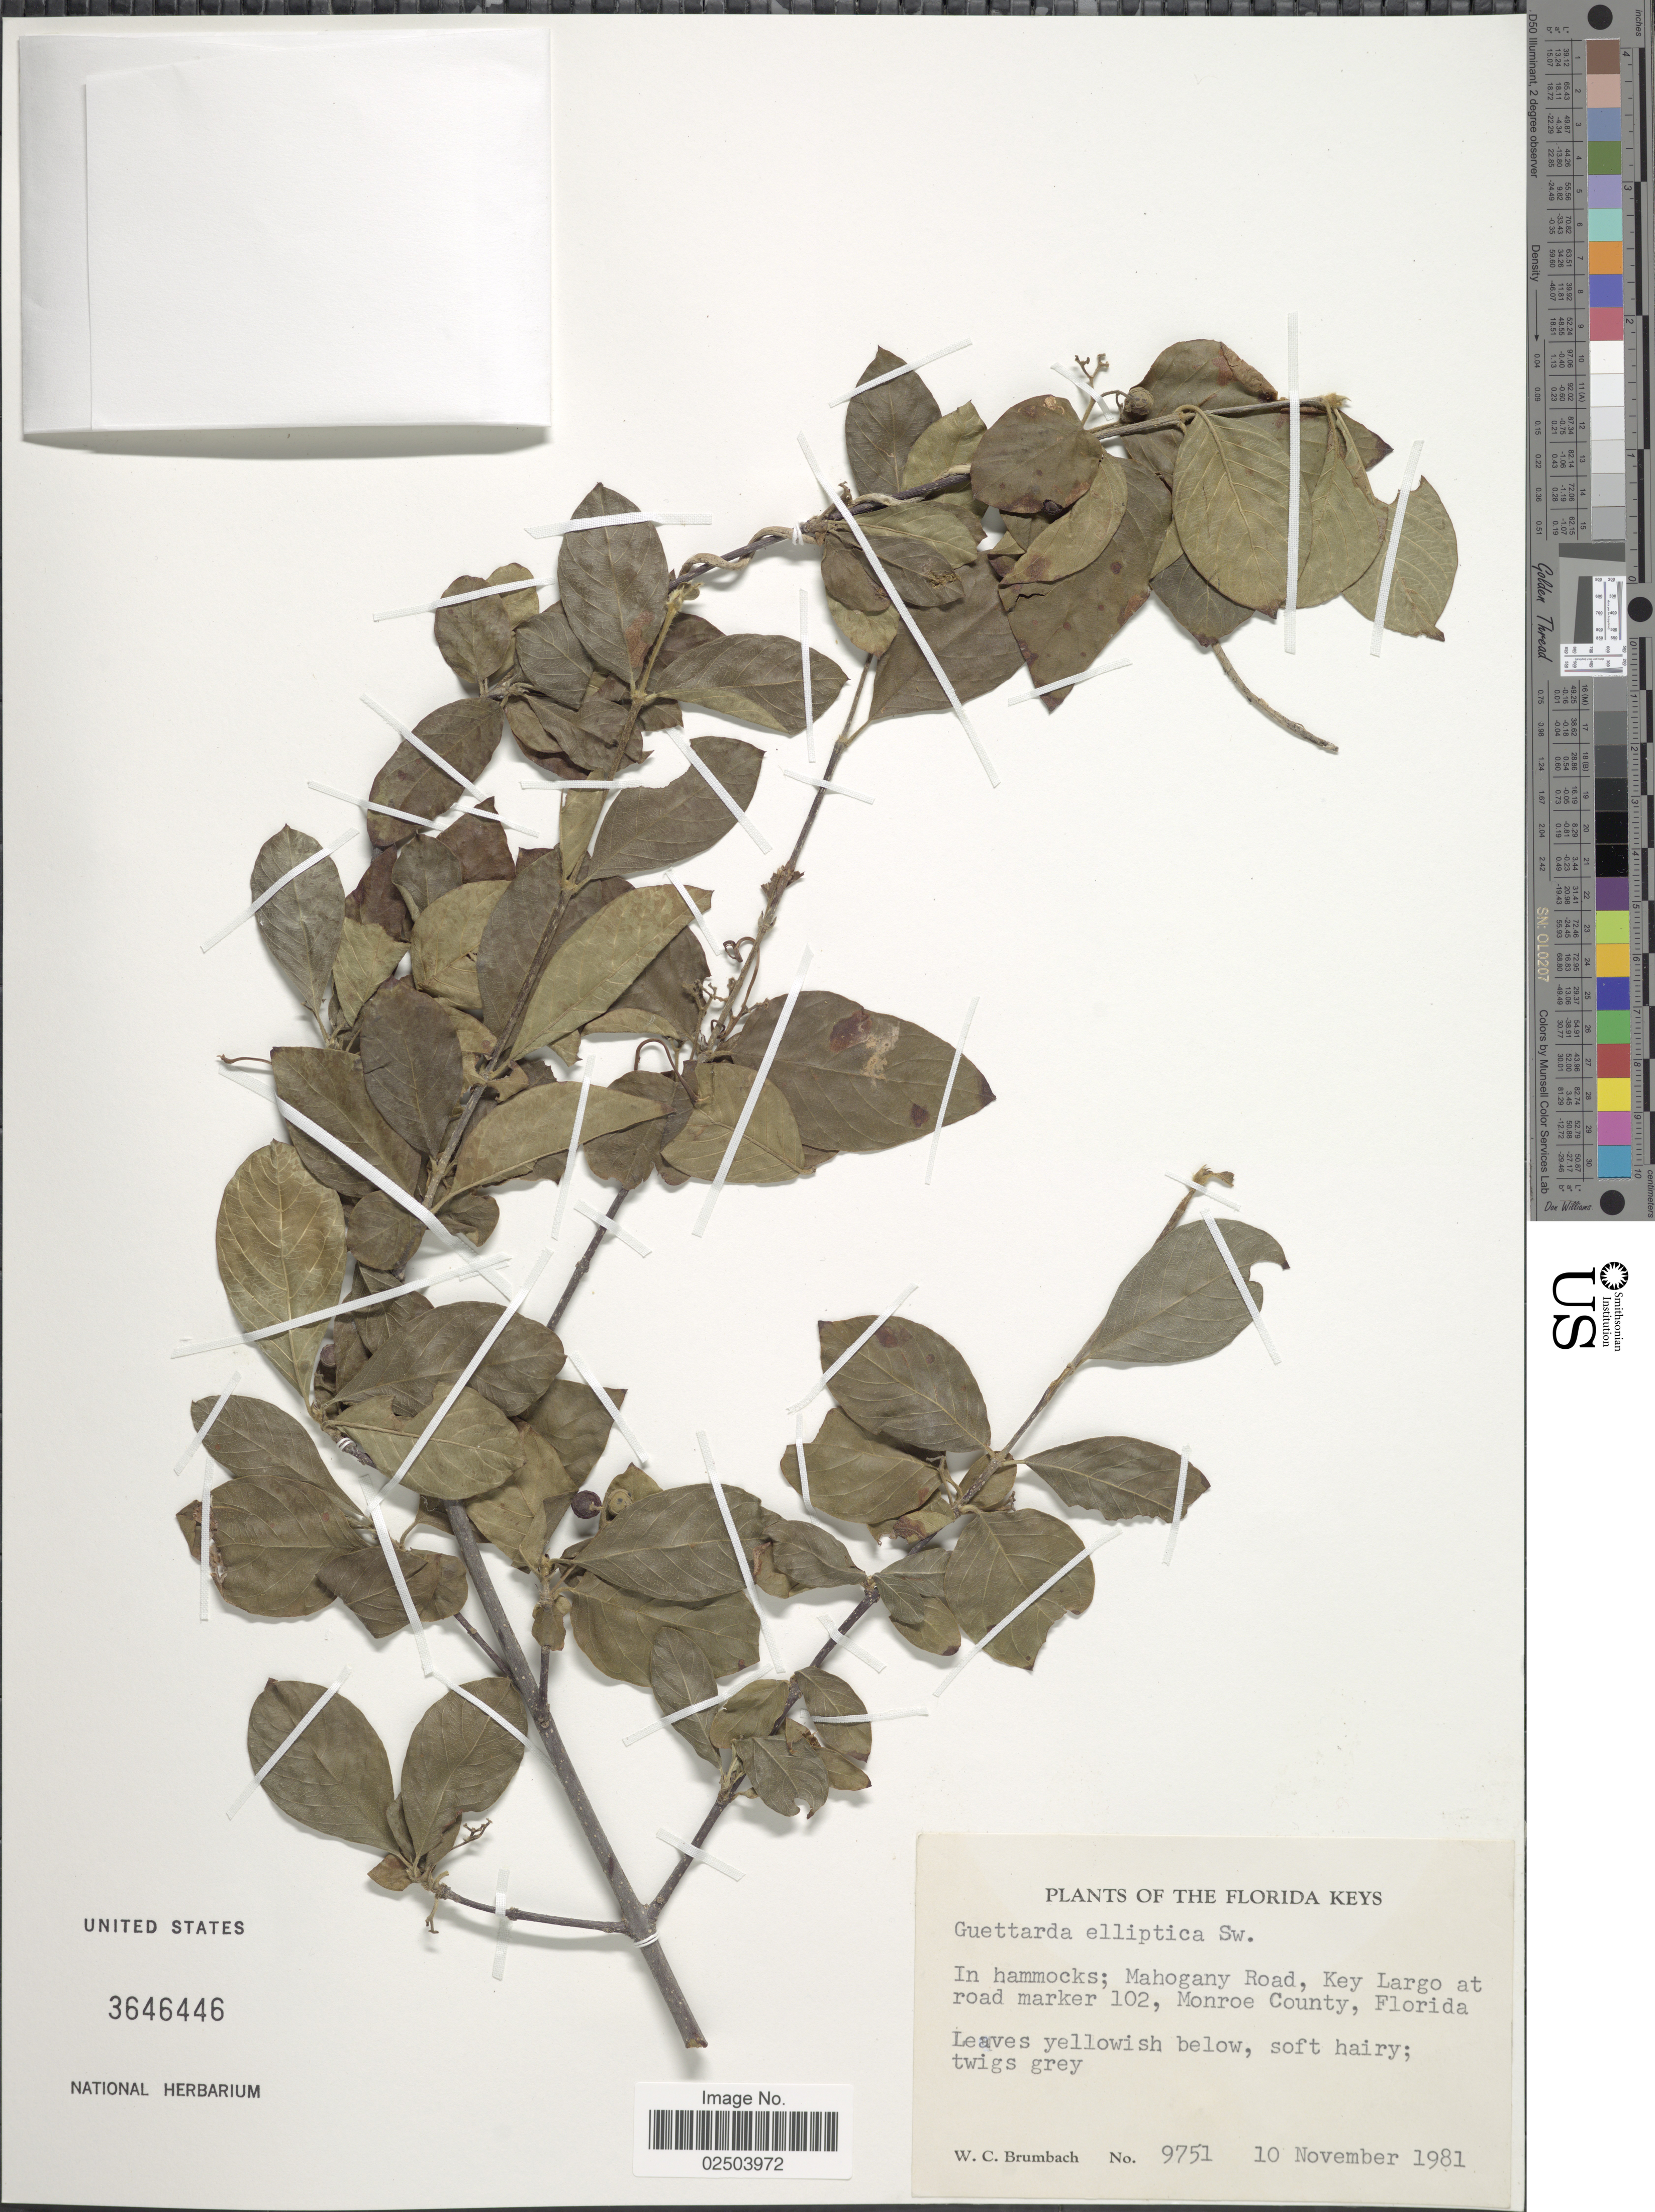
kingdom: Plantae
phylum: Tracheophyta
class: Magnoliopsida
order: Gentianales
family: Rubiaceae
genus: Guettarda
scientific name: Guettarda elliptica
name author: Sw.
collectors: W. C. Brumbach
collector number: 9751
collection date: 1981-11-10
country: United States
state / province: Florida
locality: Florida Keys. Mahogany Road, Key Largo at road marker 102, Monroe County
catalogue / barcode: US 3646446